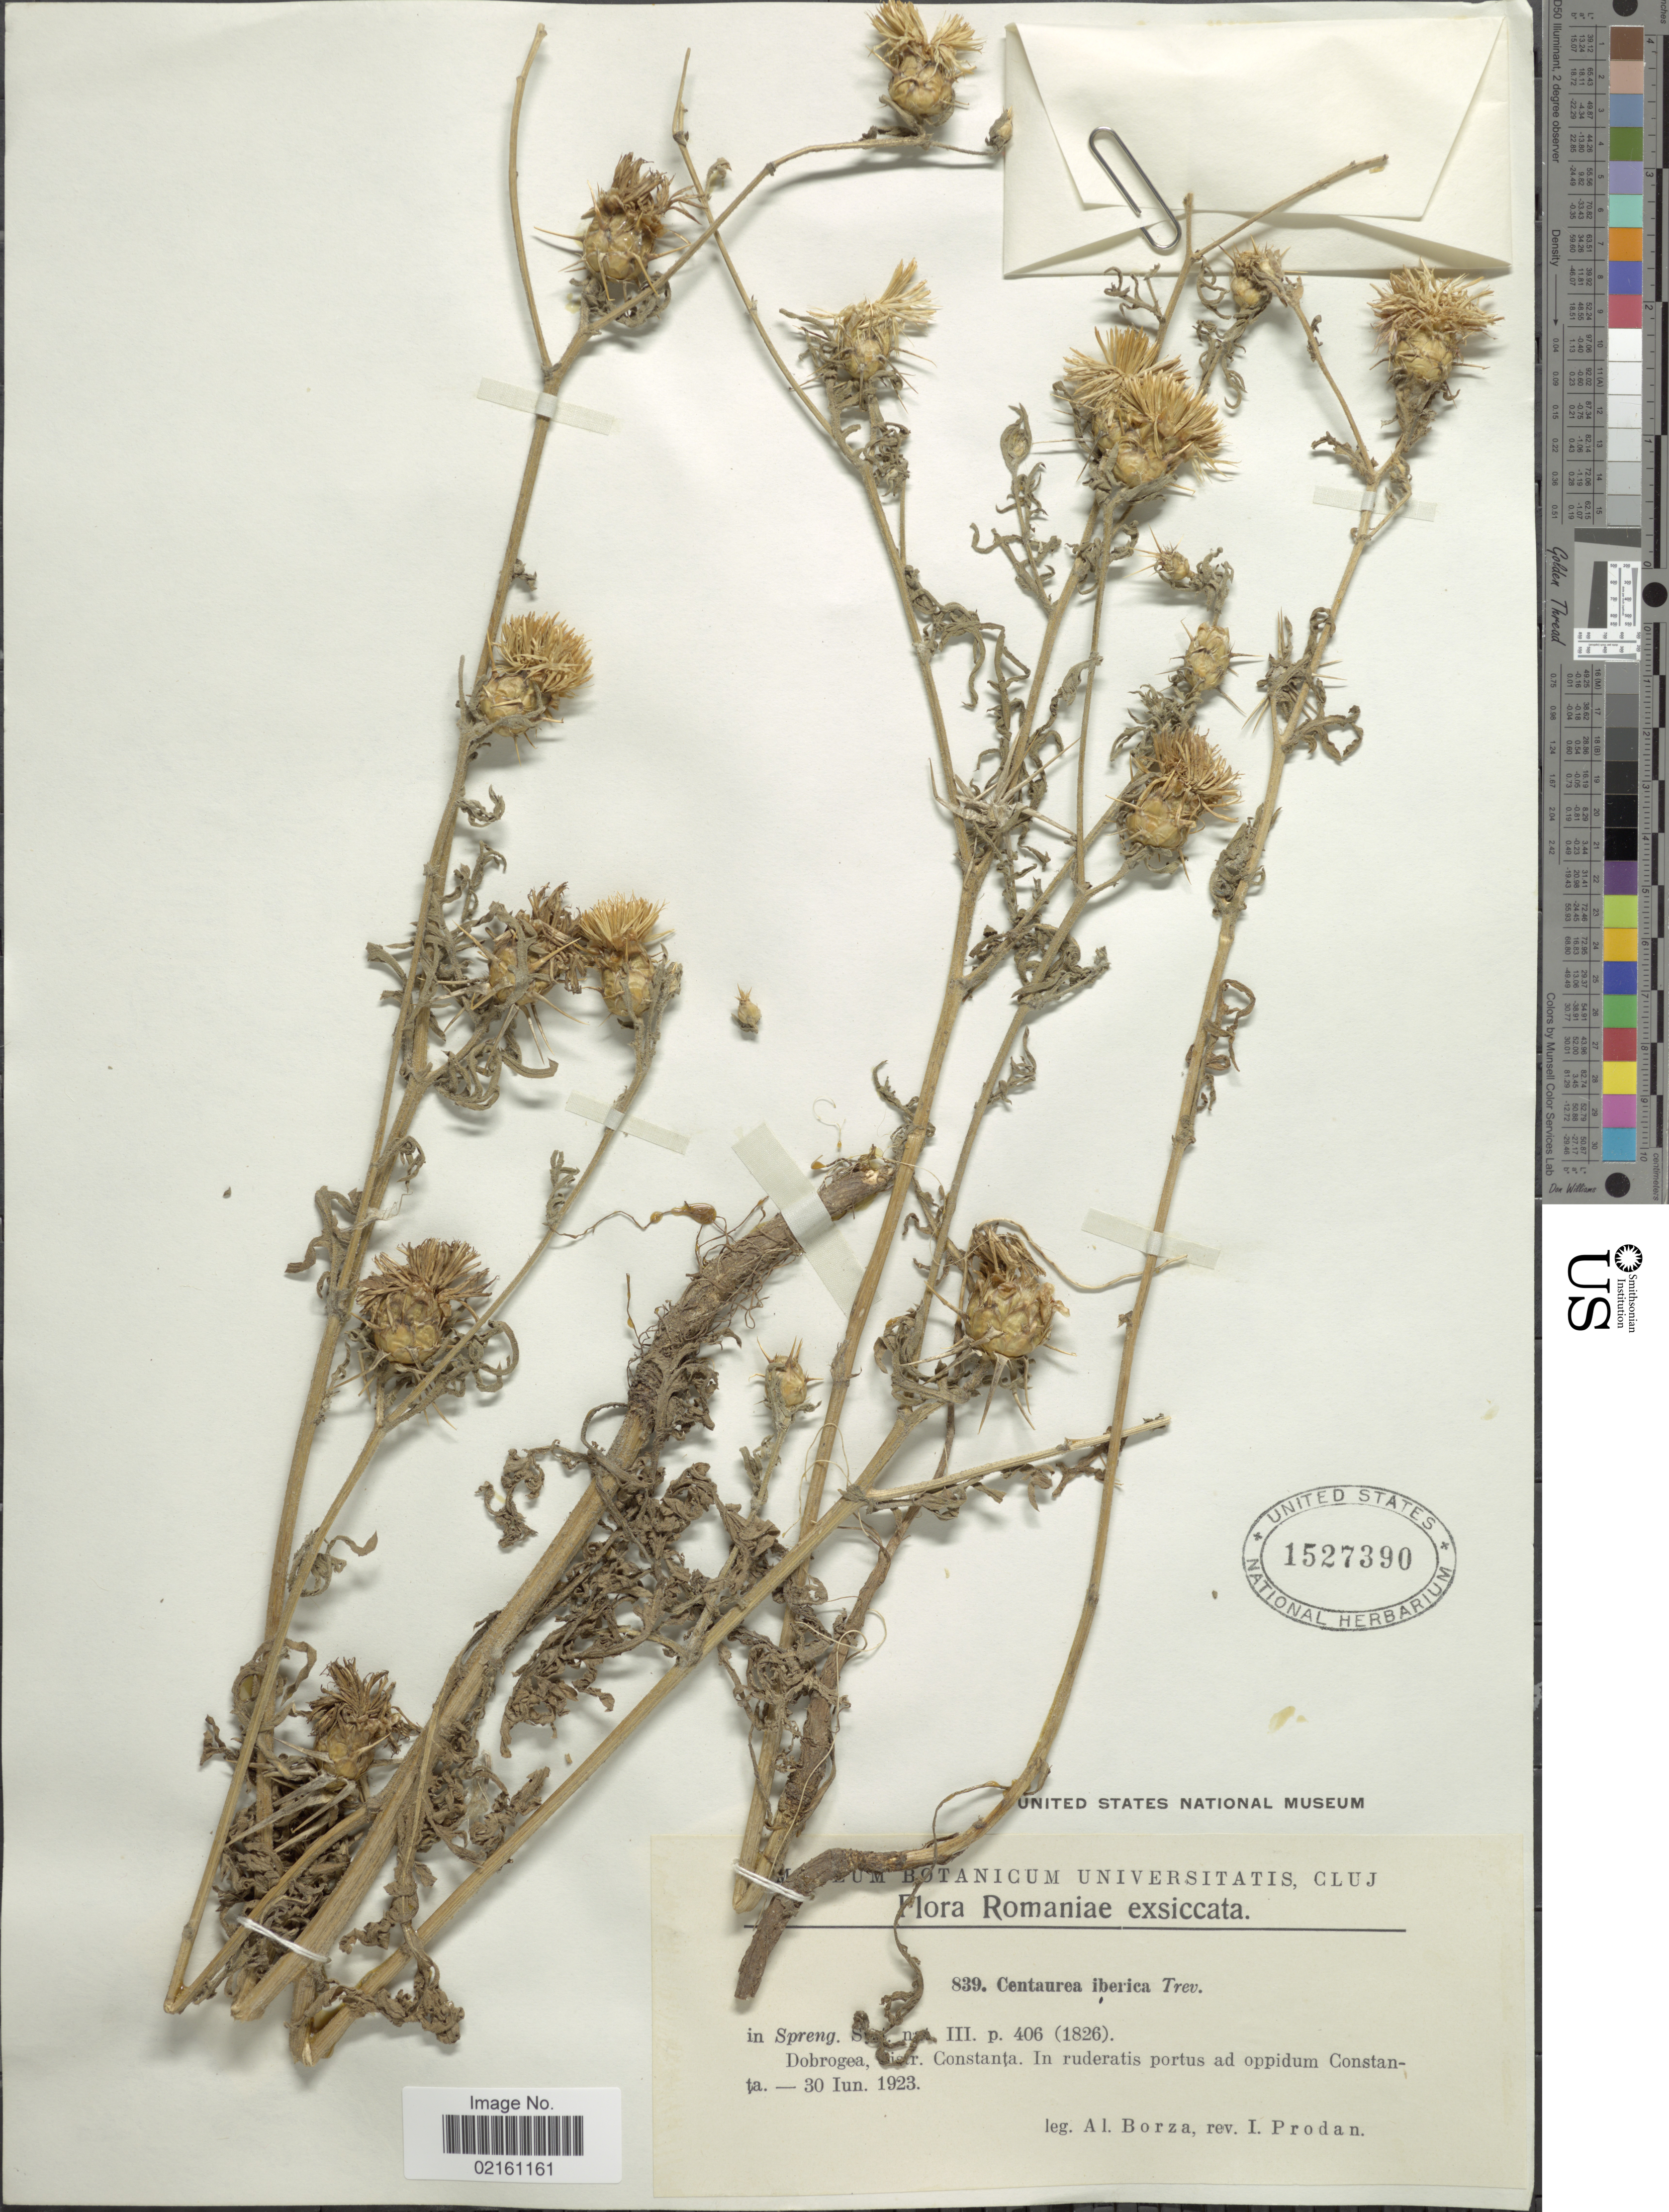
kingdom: Plantae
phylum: Tracheophyta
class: Magnoliopsida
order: Asterales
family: Asteraceae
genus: Centaurea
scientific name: Centaurea iberica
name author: Trevir. ex Spreng.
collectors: A. Borza & I. Prodán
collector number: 839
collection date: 1923-06-30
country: Romania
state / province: Constanta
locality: Dobrogea, ad oppidum Constanta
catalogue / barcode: US 1527390